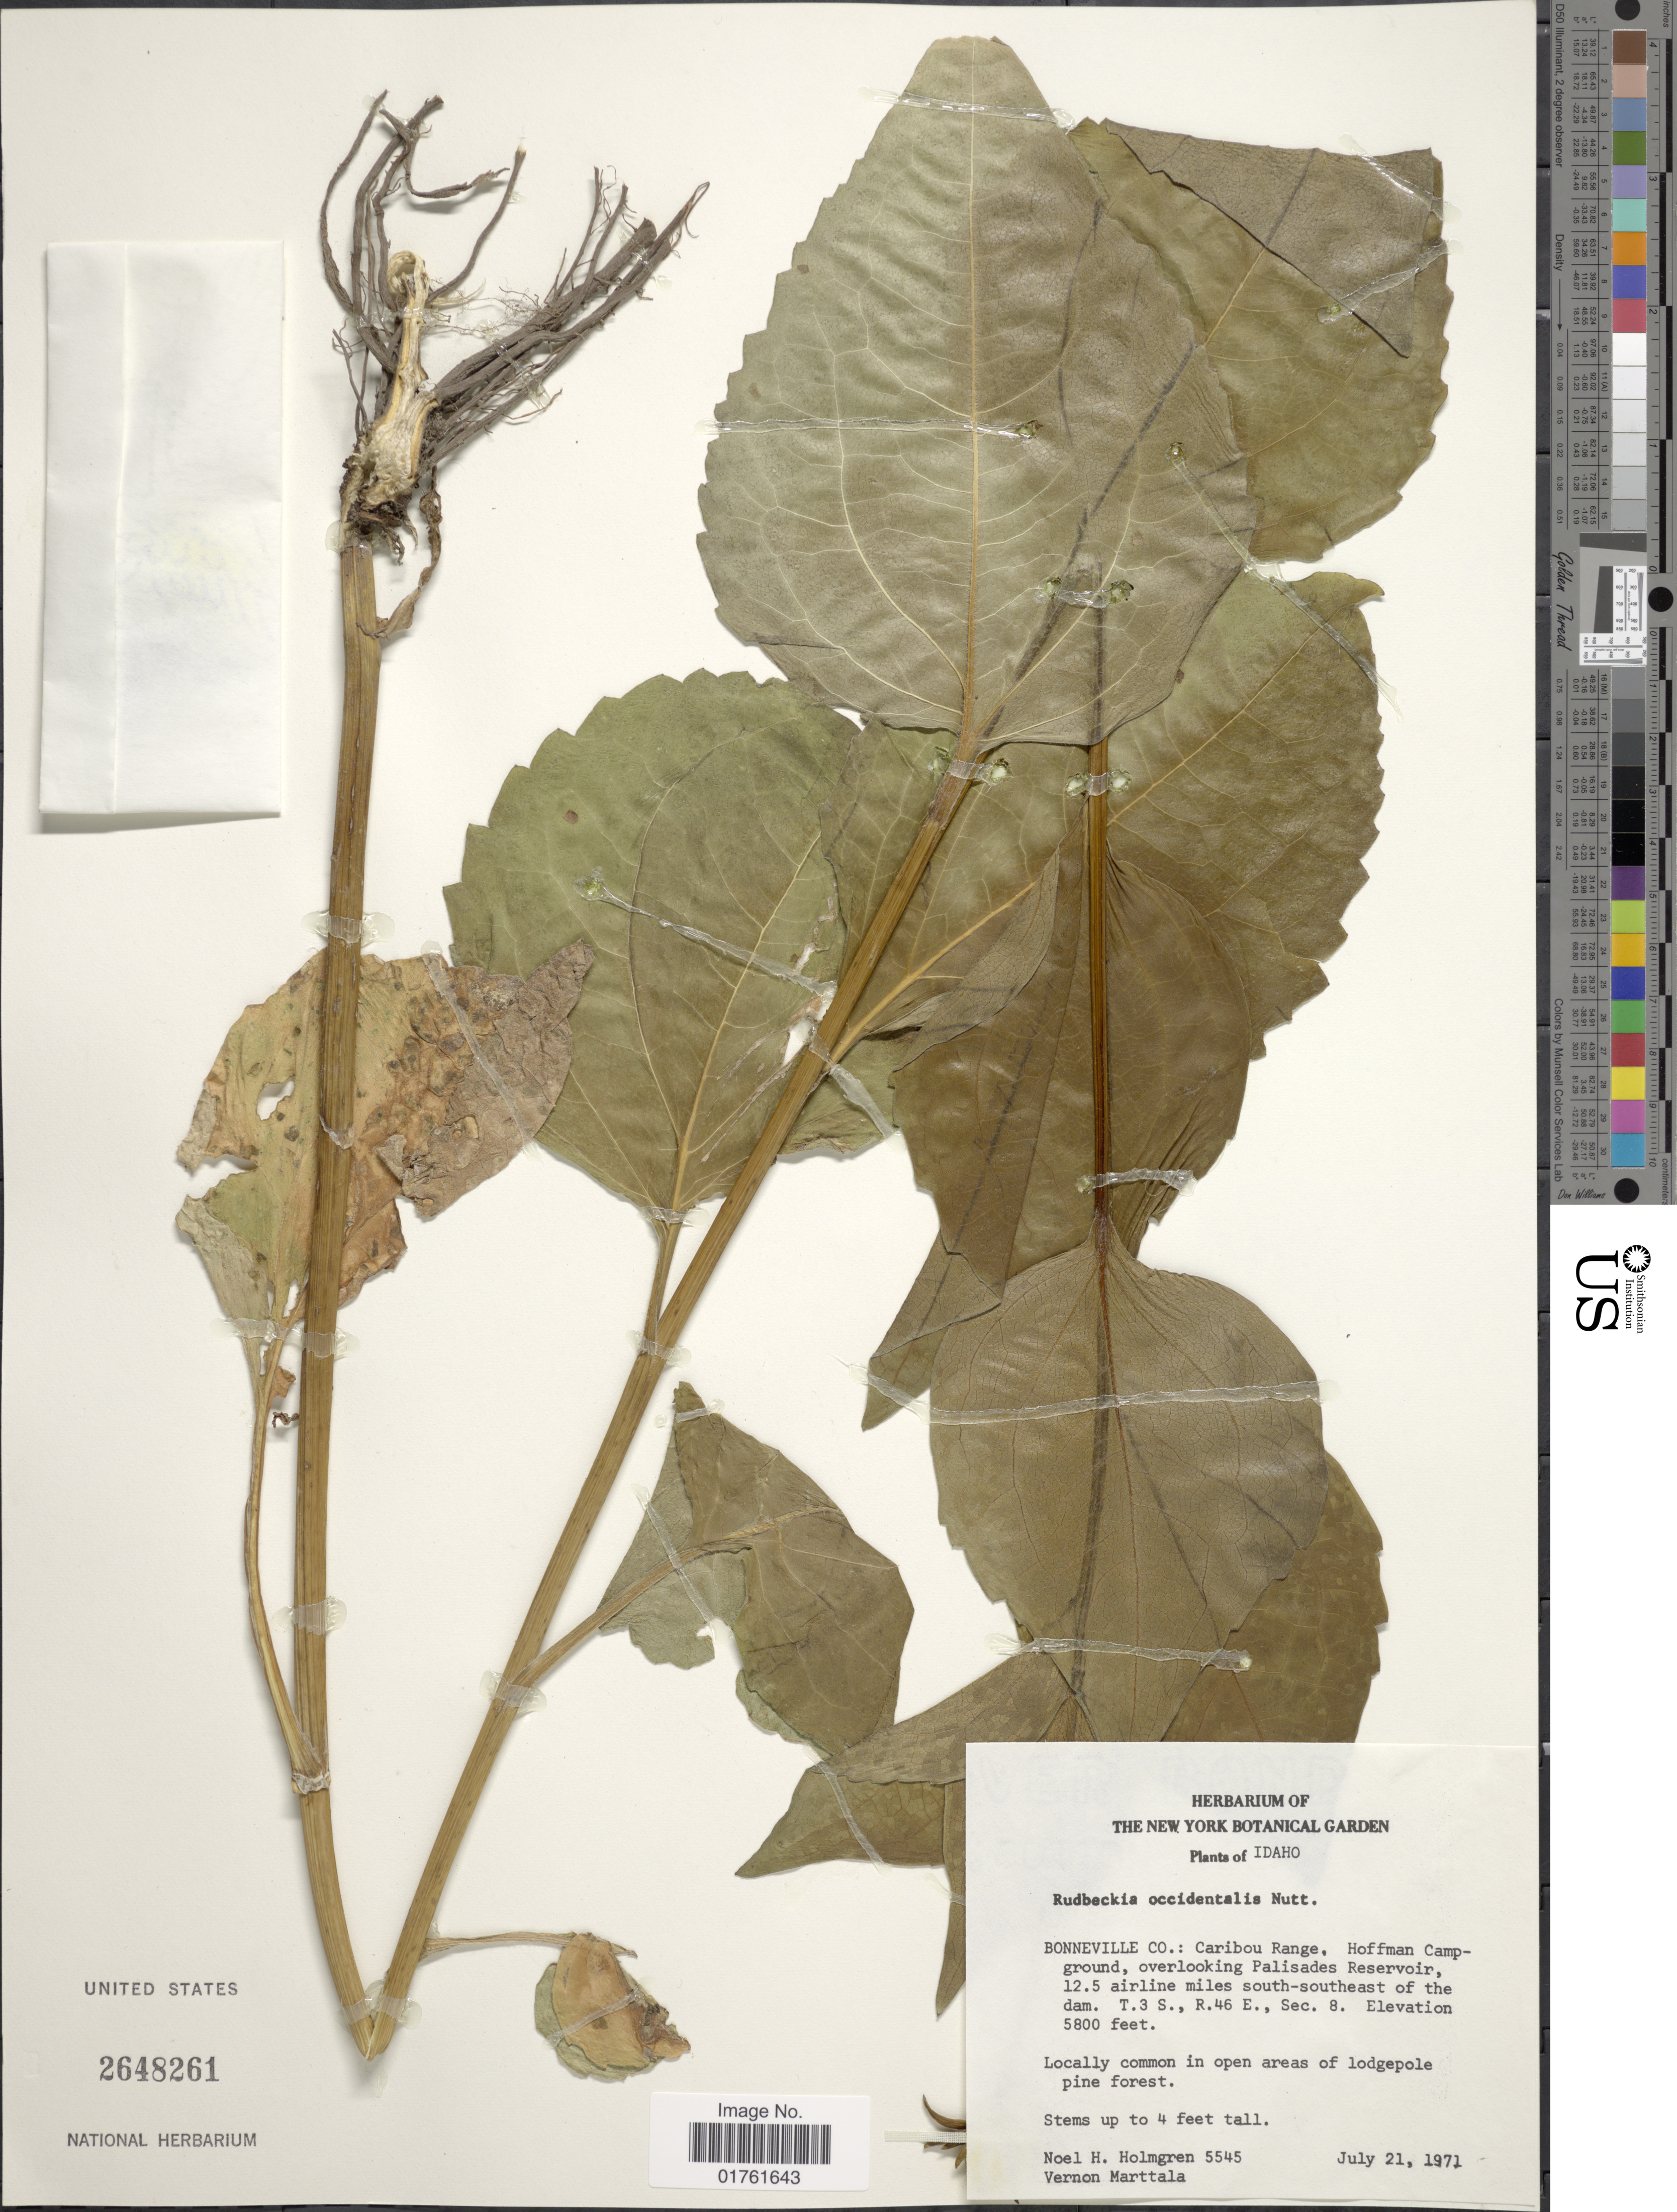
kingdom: Plantae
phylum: Tracheophyta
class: Magnoliopsida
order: Asterales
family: Asteraceae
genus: Rudbeckia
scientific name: Rudbeckia occidentalis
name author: Nutt.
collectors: N. H. Holmgren & V. Marttala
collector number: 5545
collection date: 1971-07-21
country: United States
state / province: Idaho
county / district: Bonneville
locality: Caribou Range, Hoffman Campground, overlooking Palisades Reservoir, 12.5 airline miles south-southeast of the dam. T.3 S., R. 46 E., Sec. 8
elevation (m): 1768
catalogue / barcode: US 2648261